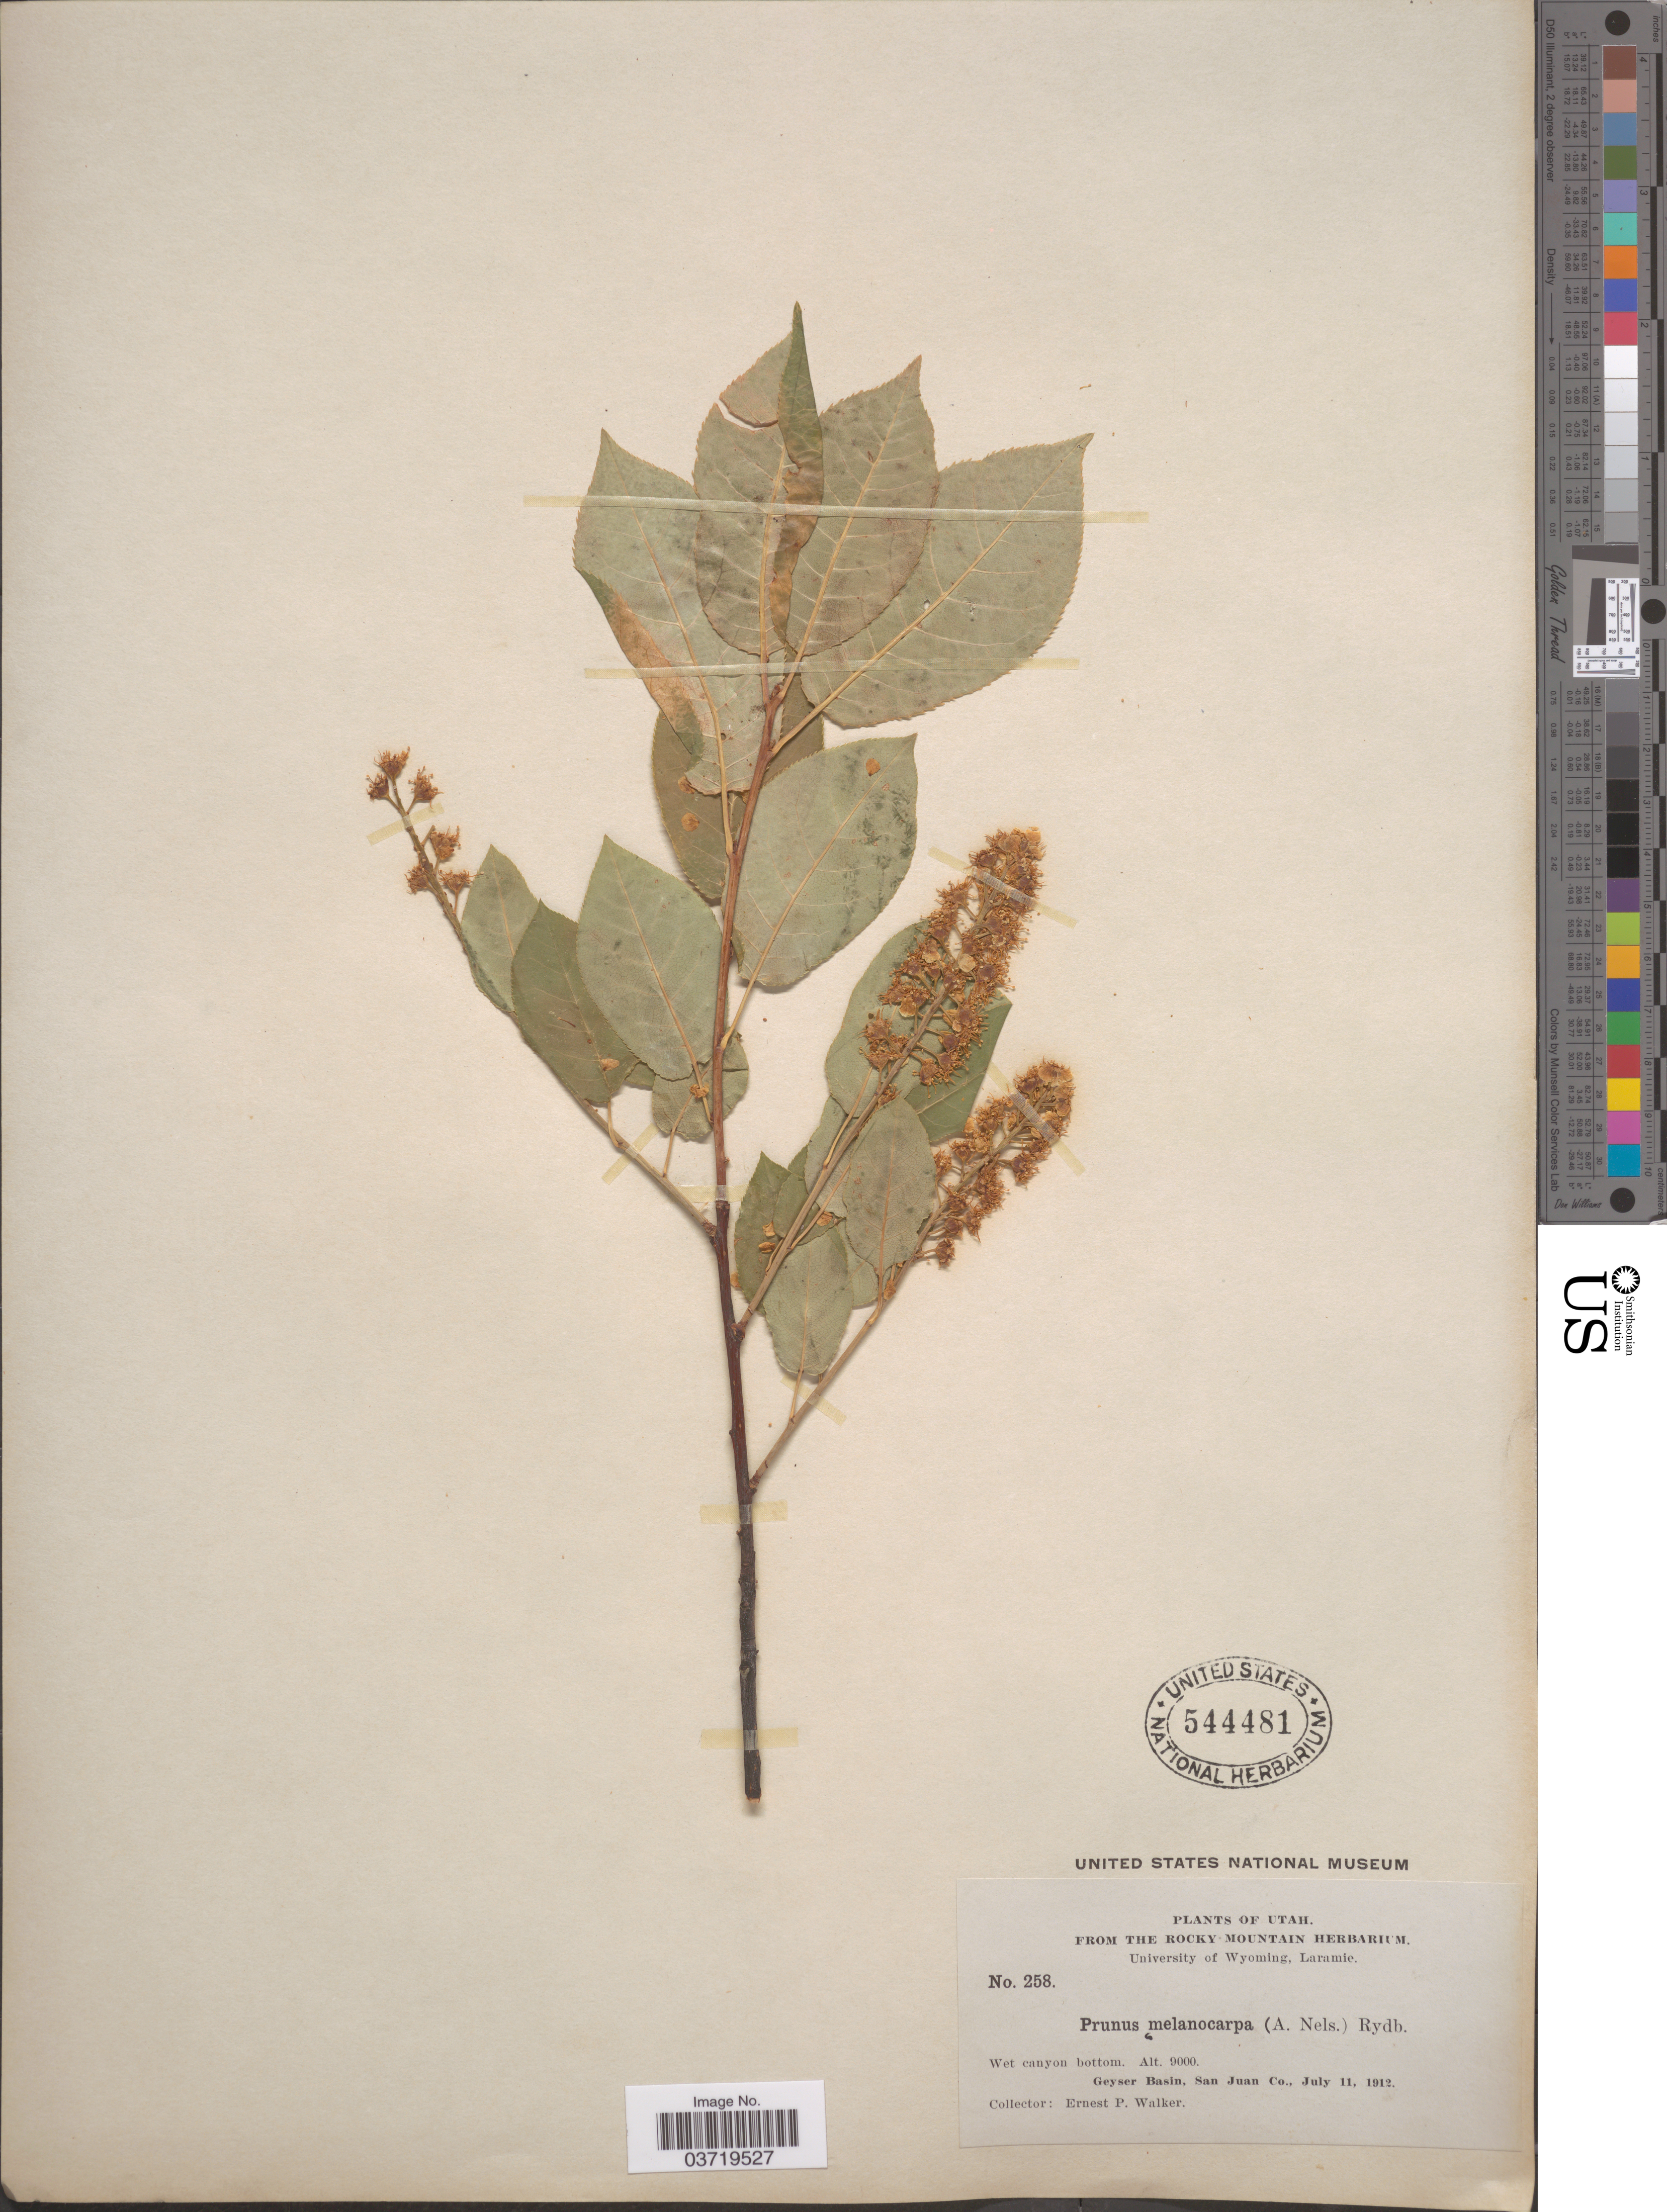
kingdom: Plantae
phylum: Tracheophyta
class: Magnoliopsida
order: Rosales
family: Rosaceae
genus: Prunus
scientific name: Prunus virginiana var. demissa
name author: (Nutt.) Torr.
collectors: E. P. Walker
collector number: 258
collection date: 1912-07-11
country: United States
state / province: Utah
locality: Geyser Basin, San Juan Co.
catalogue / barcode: US 544481